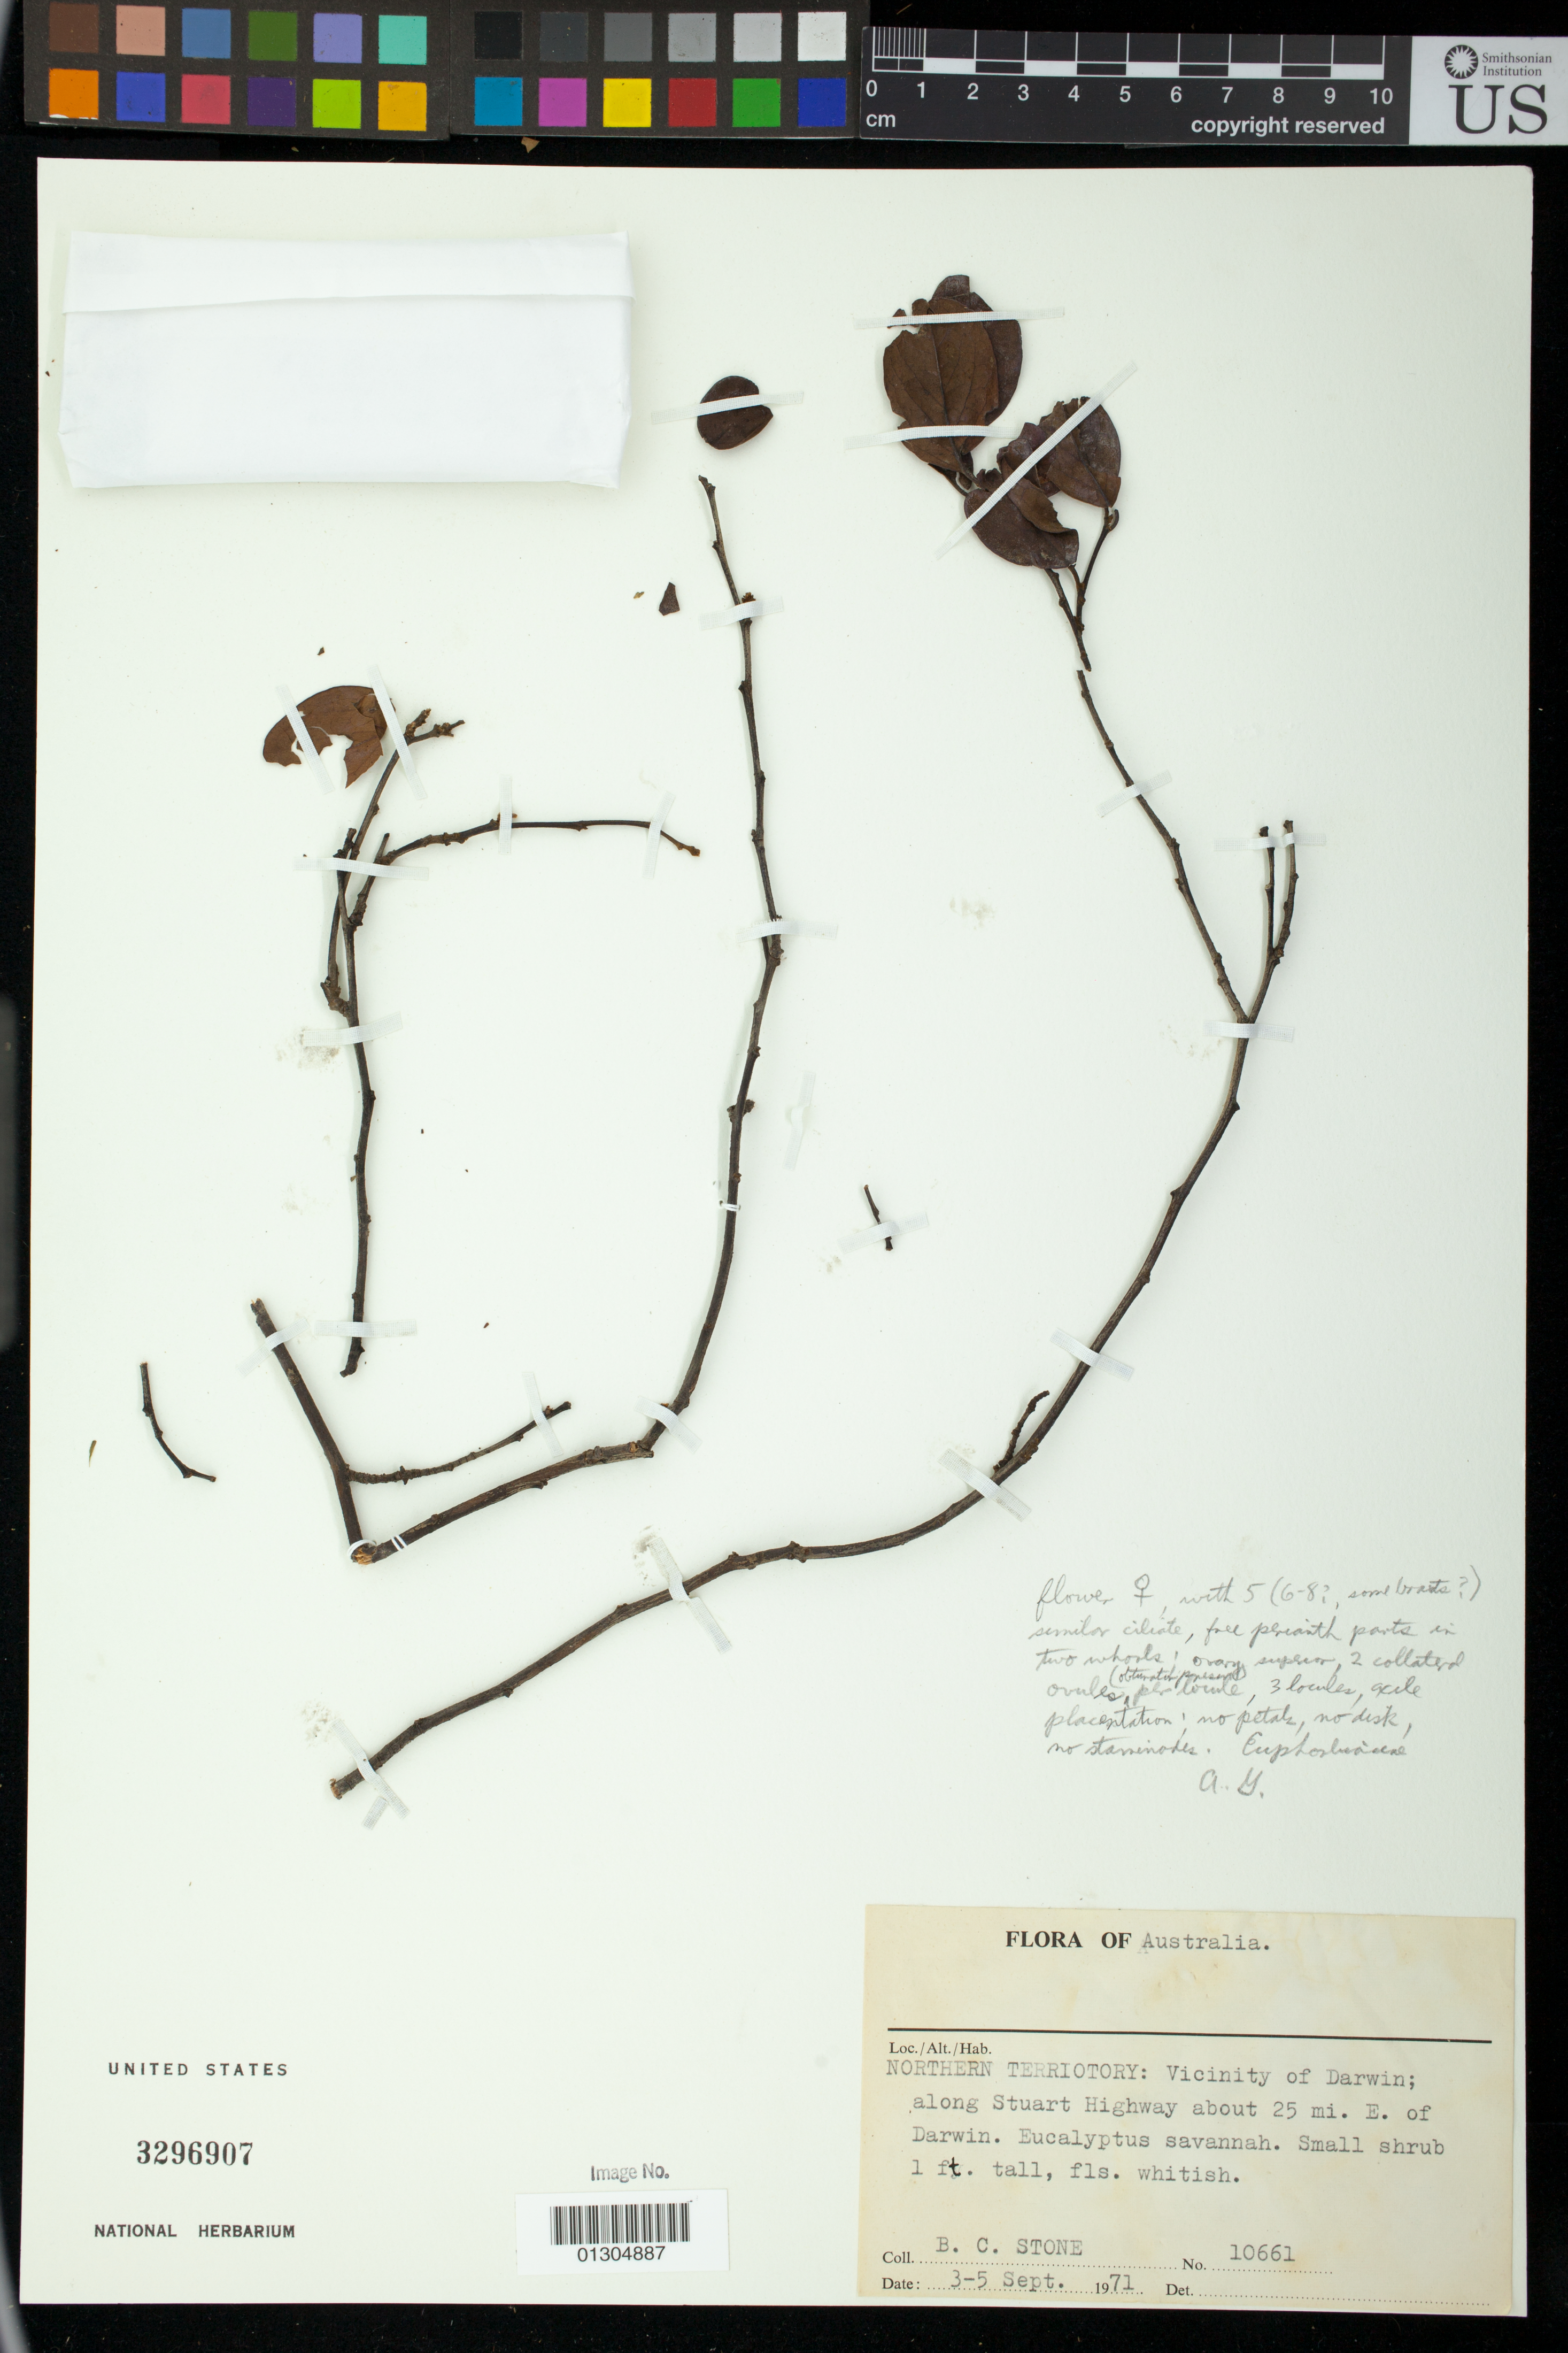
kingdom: Plantae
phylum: Tracheophyta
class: Magnoliopsida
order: Malpighiales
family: Euphorbiaceae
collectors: B. C. Stone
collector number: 10661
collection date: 1971-09-03/1971-09-05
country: Australia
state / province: Northern Territory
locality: Vicinity of Darwin; along Stuart Highway about 25 mi. E. of Darwin.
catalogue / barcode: US 3296907